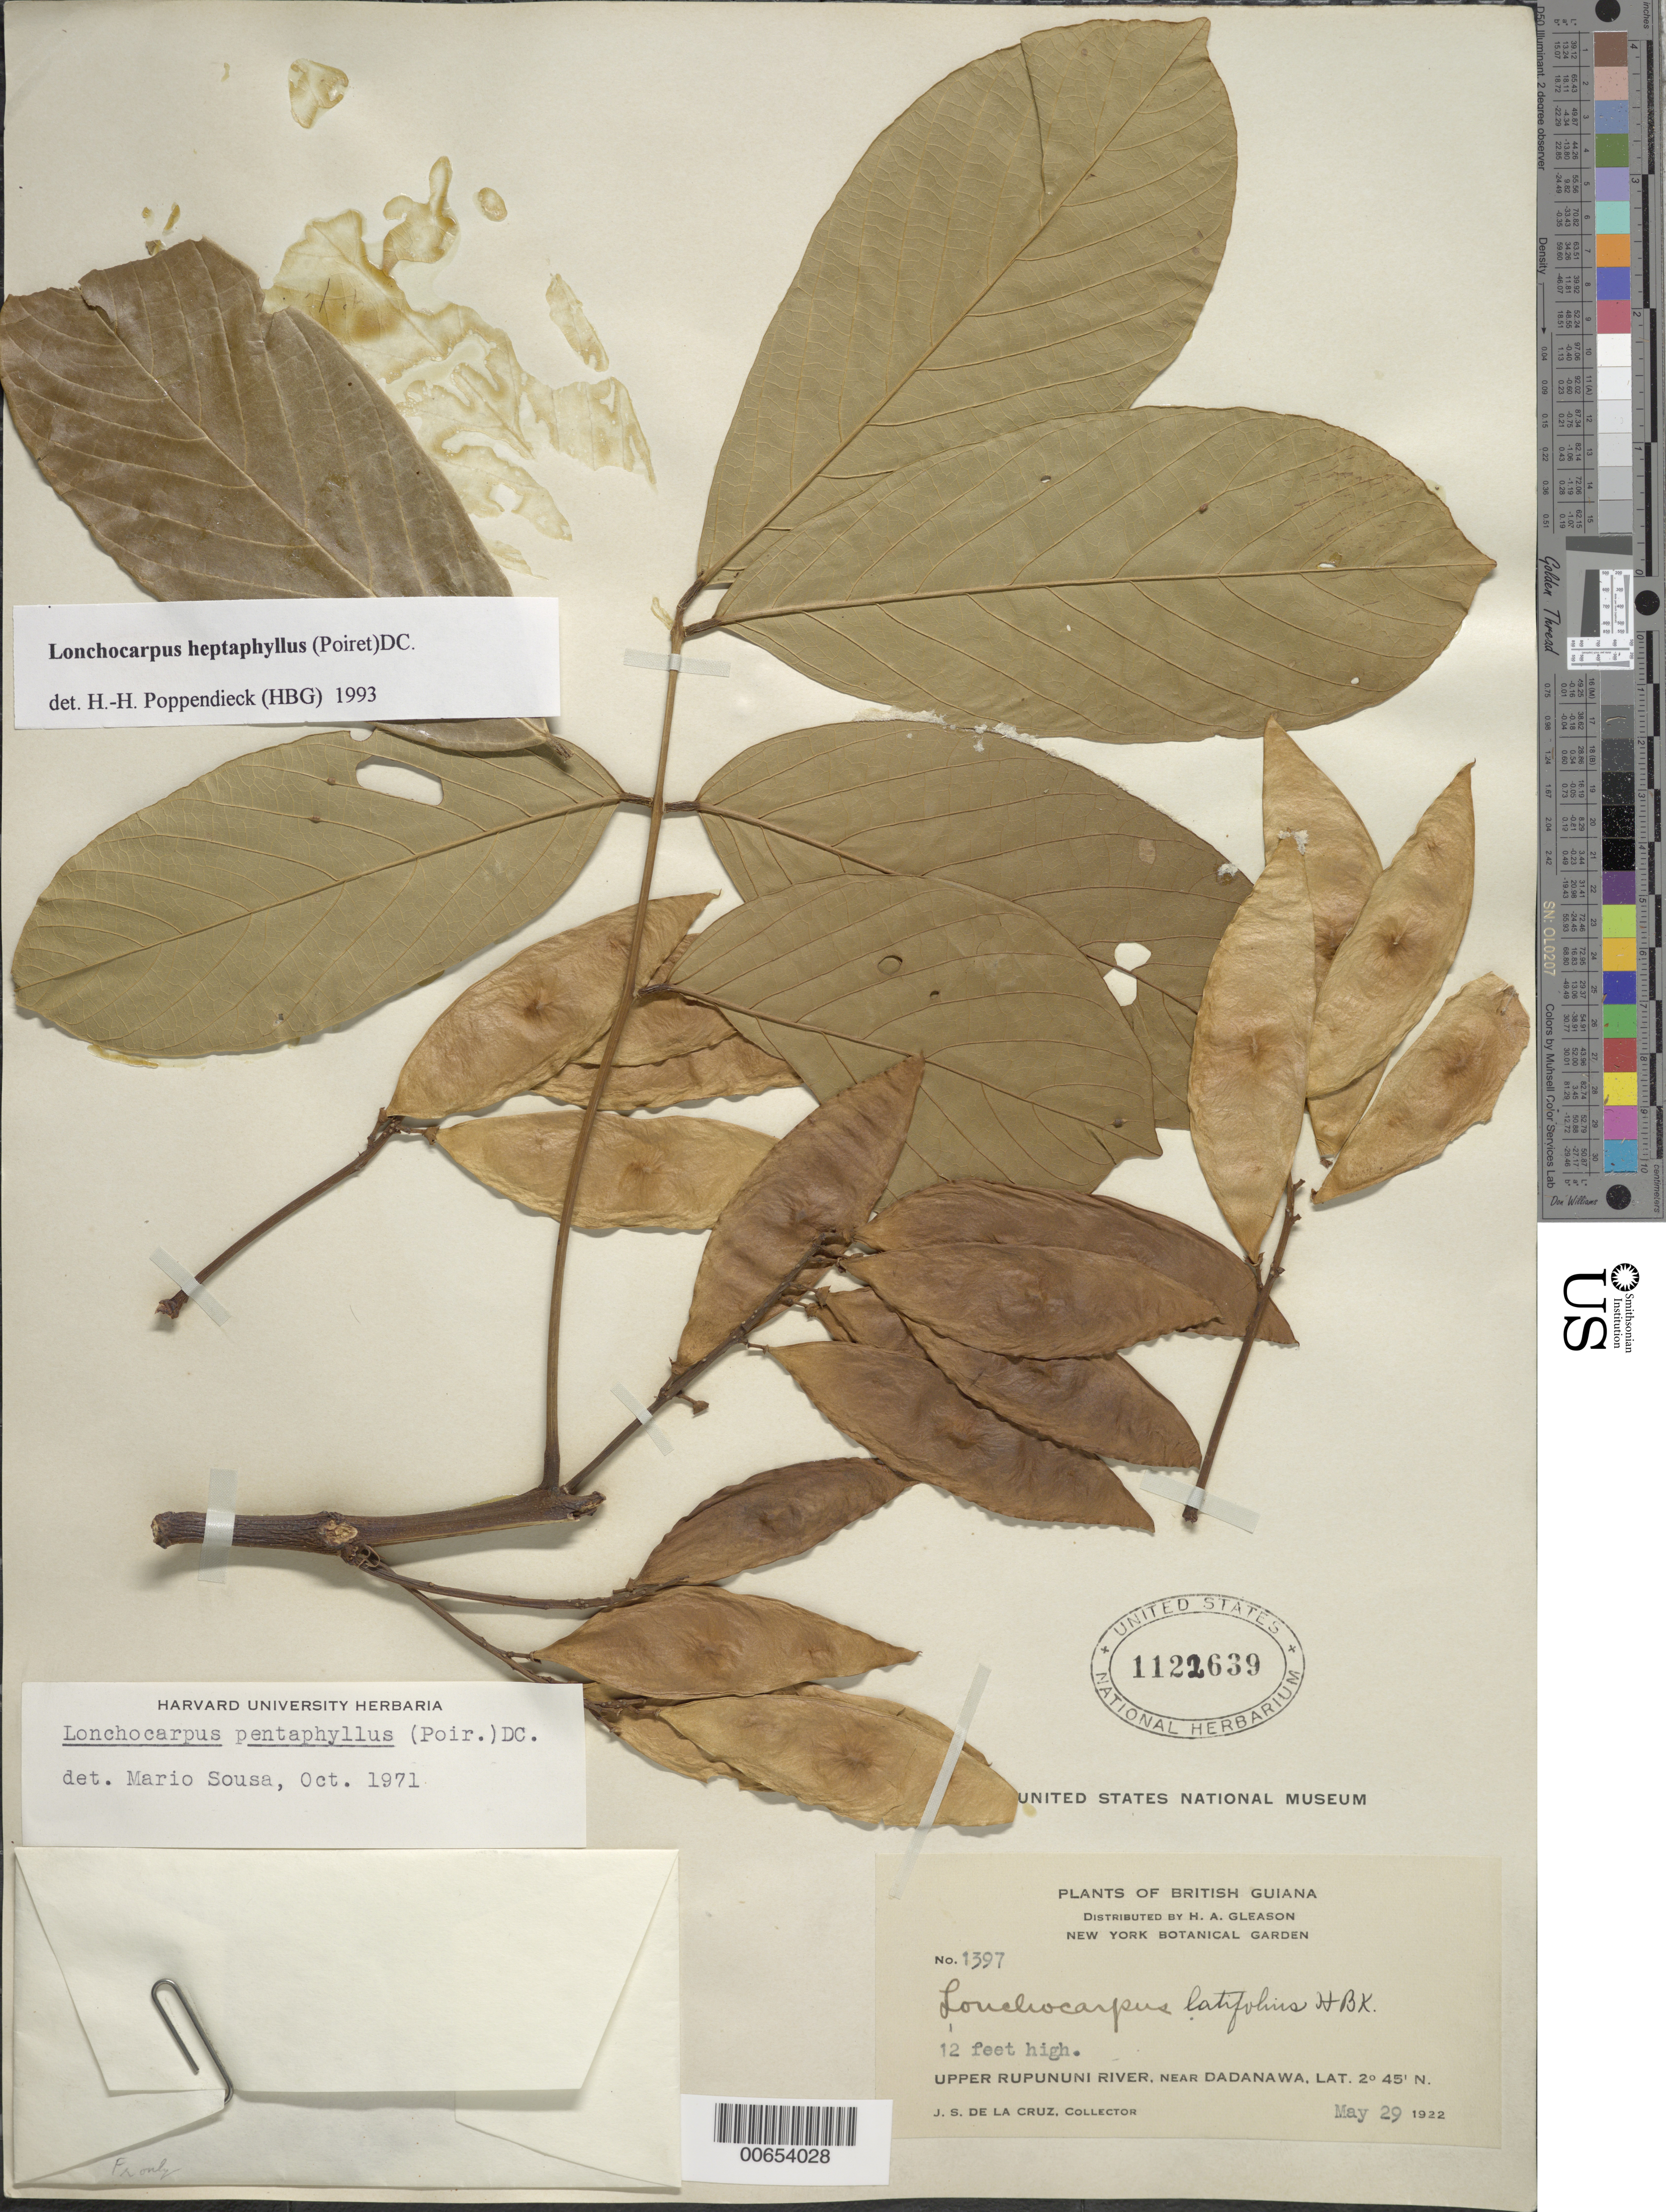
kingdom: Plantae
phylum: Tracheophyta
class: Magnoliopsida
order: Fabales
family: Fabaceae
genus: Lonchocarpus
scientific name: Lonchocarpus heptaphyllus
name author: (Poir.) DC.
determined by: Poppendieck, H.-H., (HBG), Institut fur Allgemeine Botanik und Botanischer Garten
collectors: J. S. de la Cruz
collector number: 1397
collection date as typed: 29-May-22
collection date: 1922-05-29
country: Guyana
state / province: U. Takutu-U. Essequibo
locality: Dadanawa, vic., upper Rupununi R.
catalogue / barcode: US 1122639